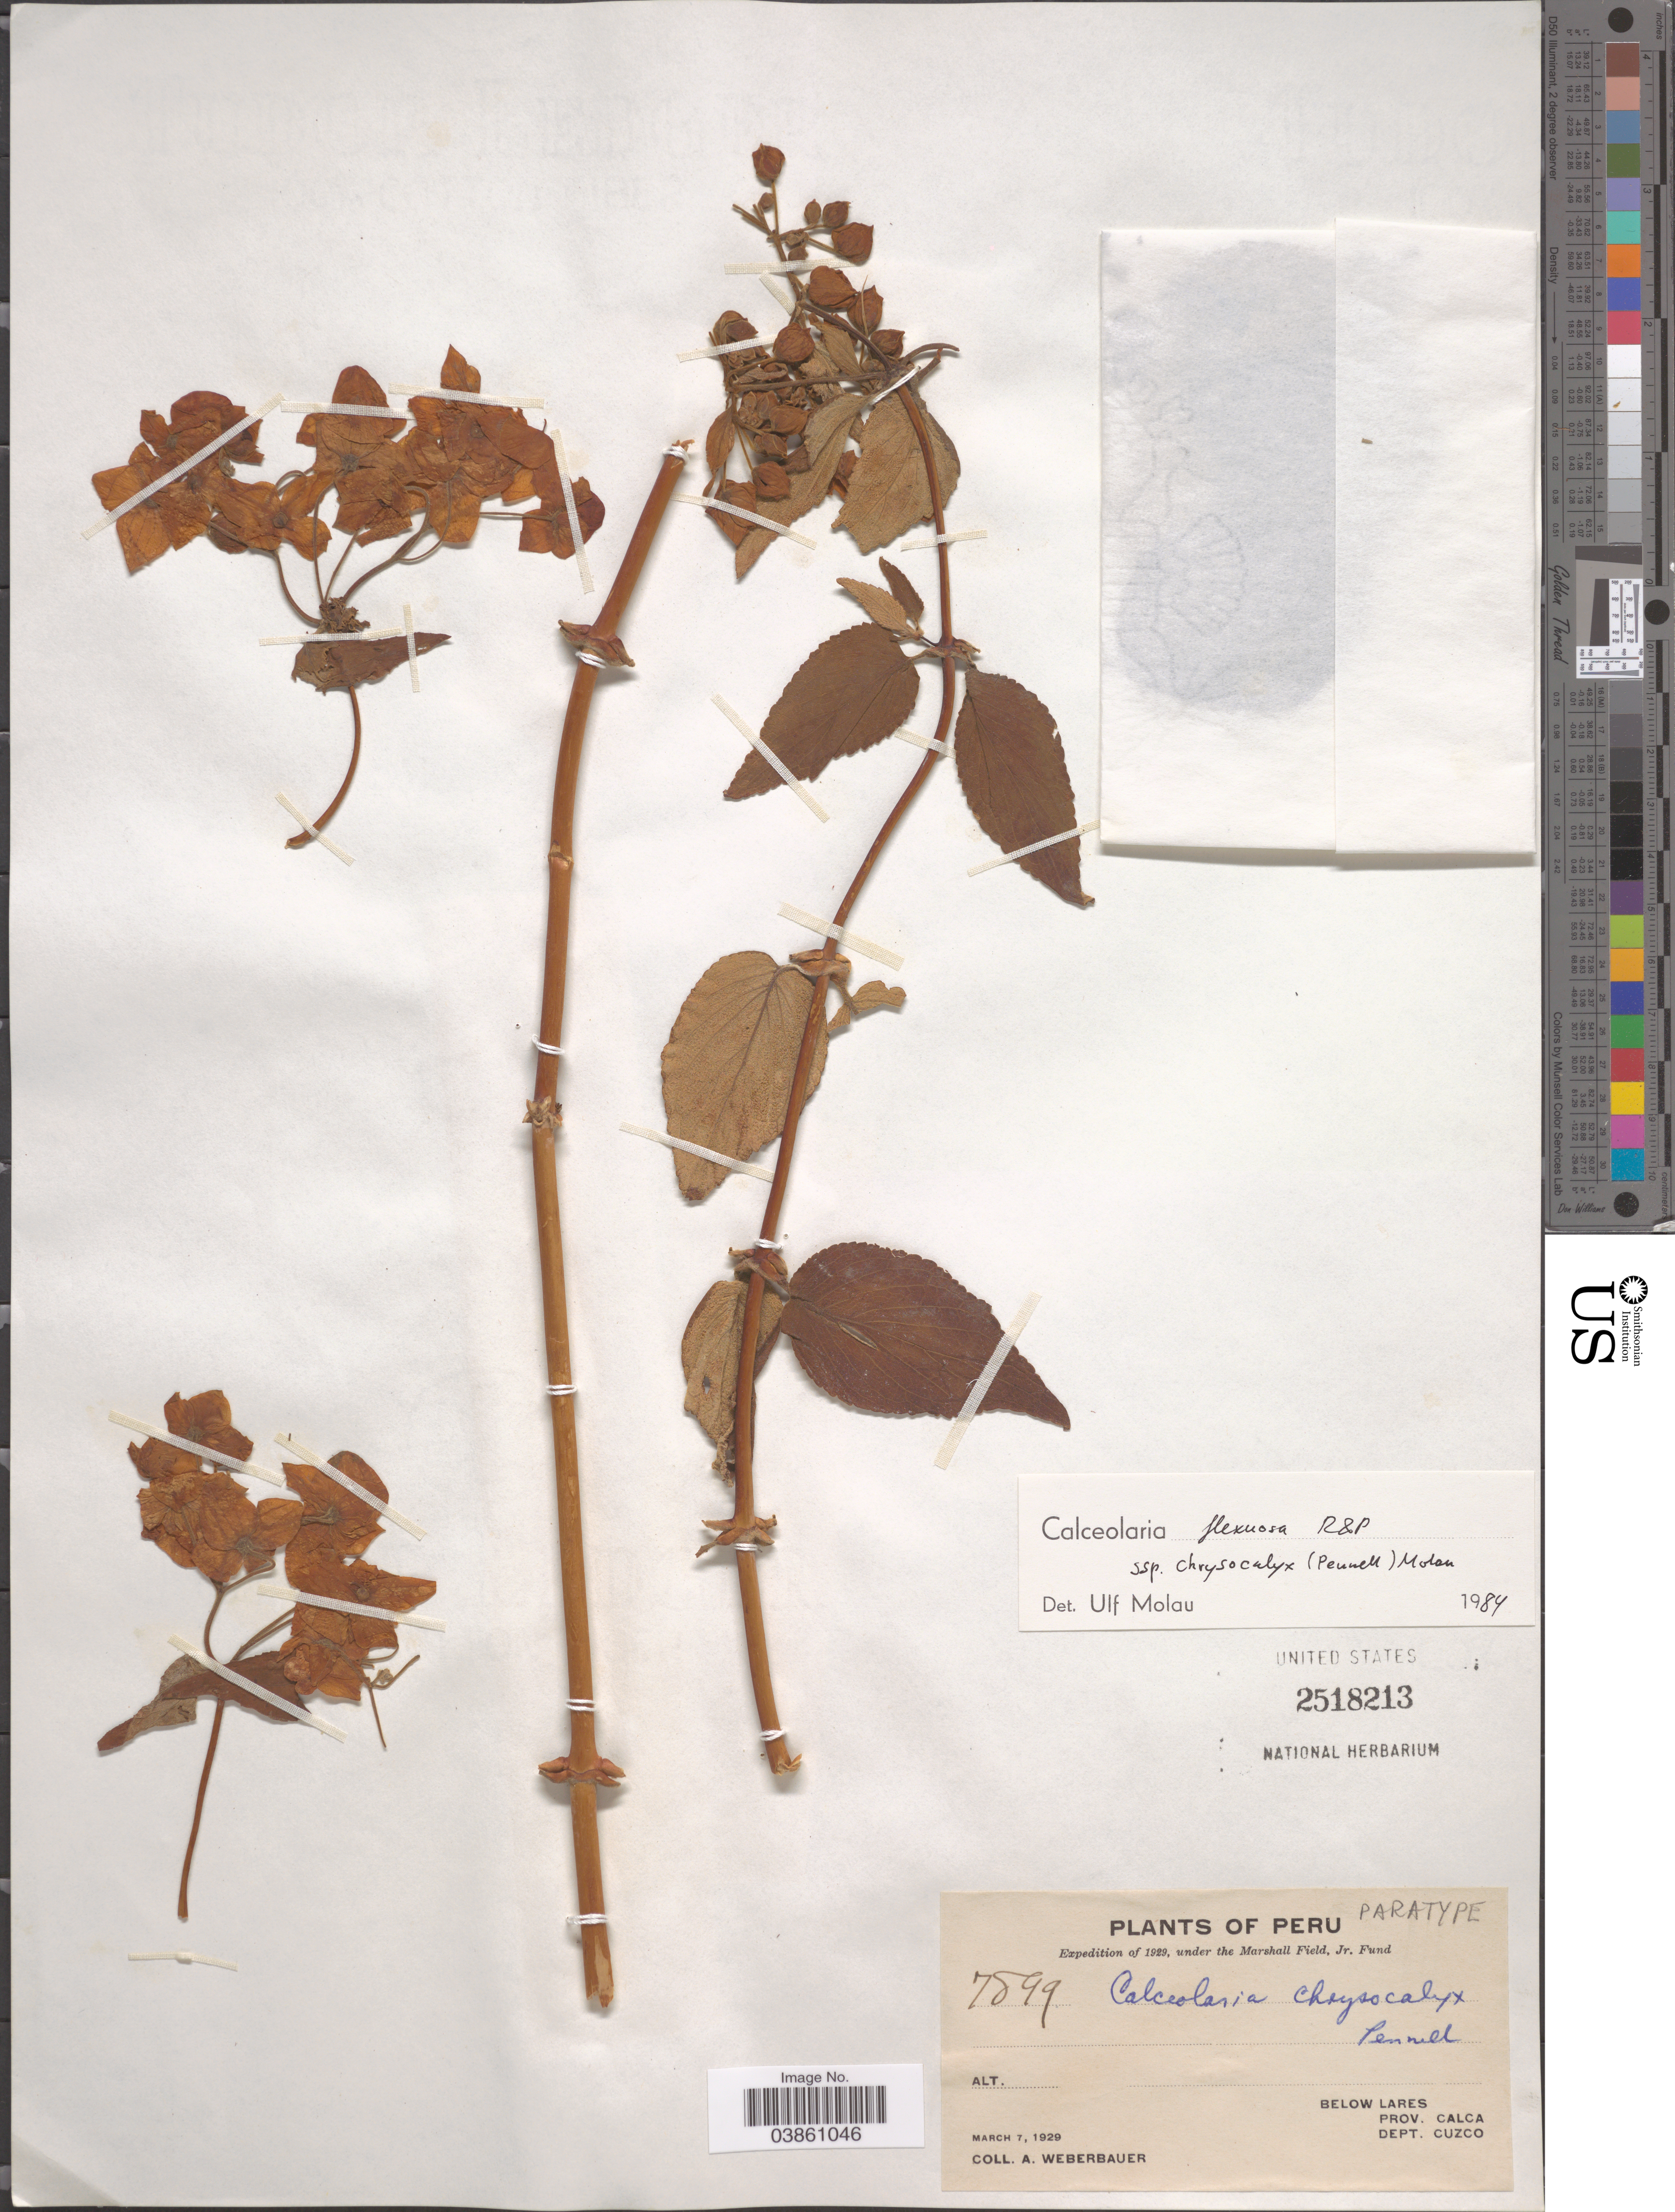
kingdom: Plantae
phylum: Tracheophyta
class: Magnoliopsida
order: Lamiales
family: Calceolariaceae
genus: Calceolaria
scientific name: Calceolaria flexuosa subsp. chrysocalyx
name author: (Pennell) Molau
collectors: A. Weberbauer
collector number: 7899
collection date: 1929-03-07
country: Peru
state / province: Cusco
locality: Below Lares. Prov. Calca. Dept. Cuzco.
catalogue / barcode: US 2518213